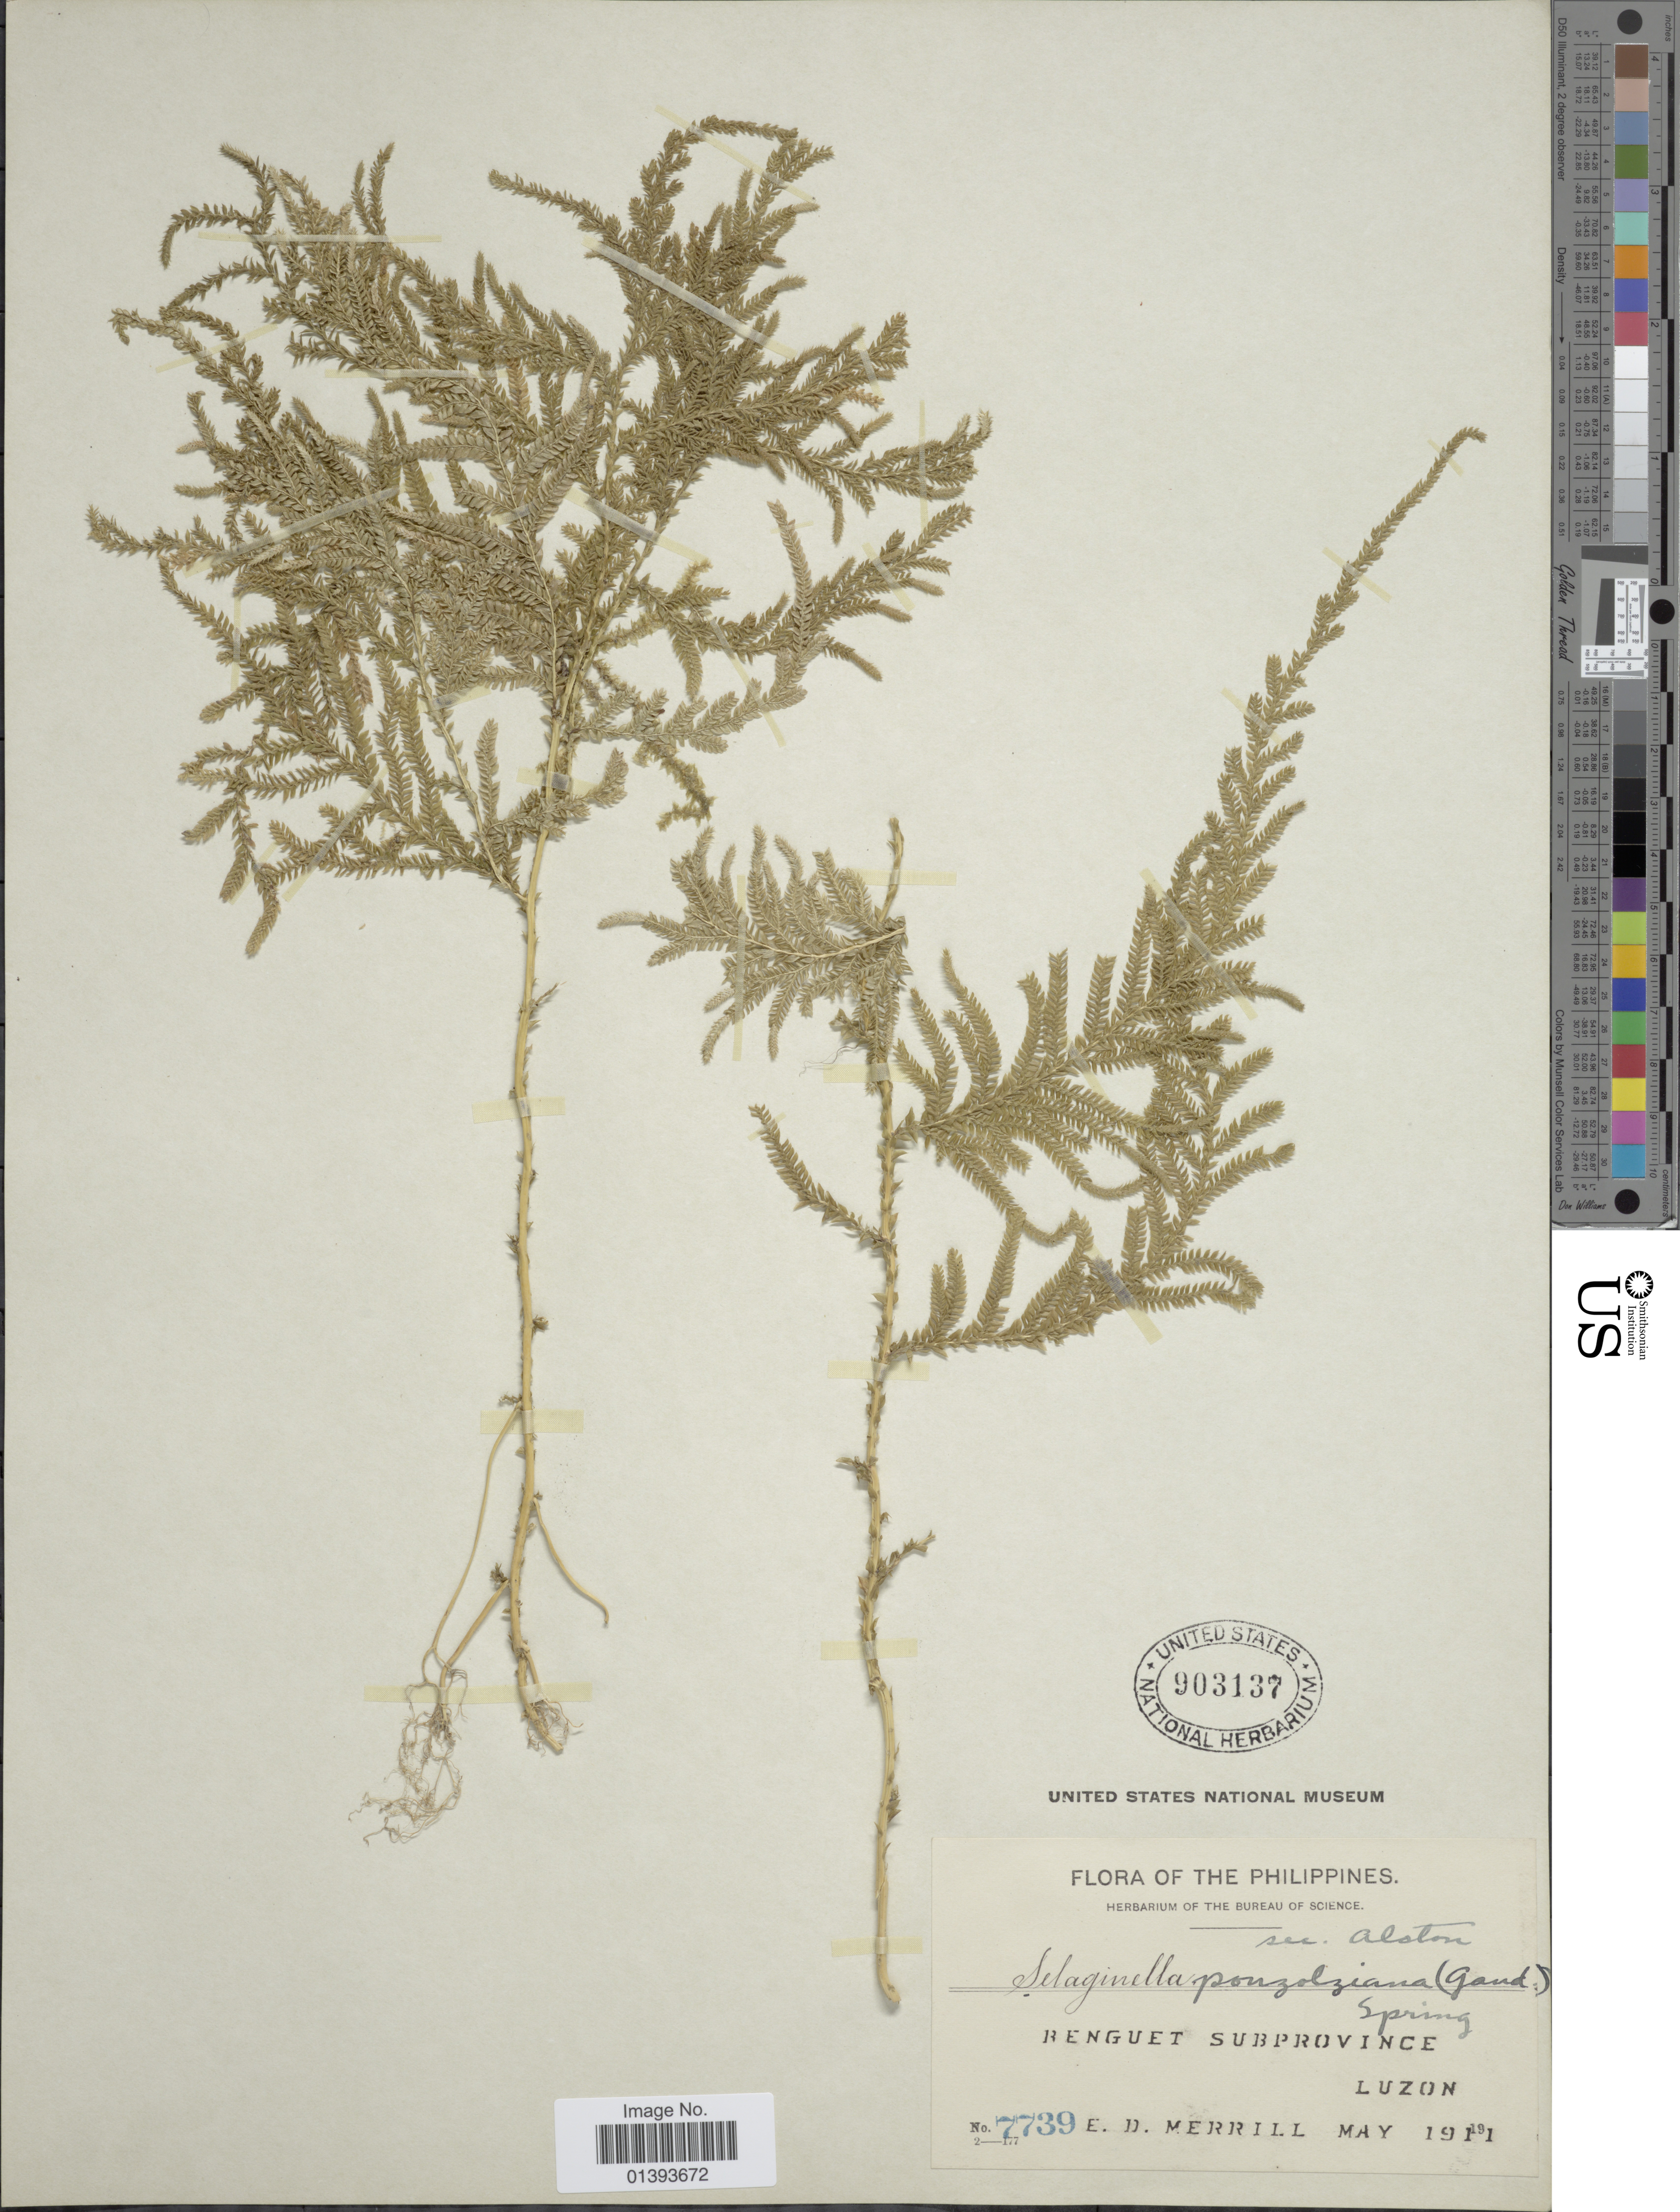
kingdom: Plantae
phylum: Tracheophyta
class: Lycopodiopsida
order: Selaginellales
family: Selaginellaceae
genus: Selaginella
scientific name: Selaginella delicatula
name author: (Desv.) Alston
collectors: E. D. Merrill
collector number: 7739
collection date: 1911-05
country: Philippines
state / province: Central Luzon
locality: Benguet Subprovince, Luzon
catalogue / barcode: US 903137